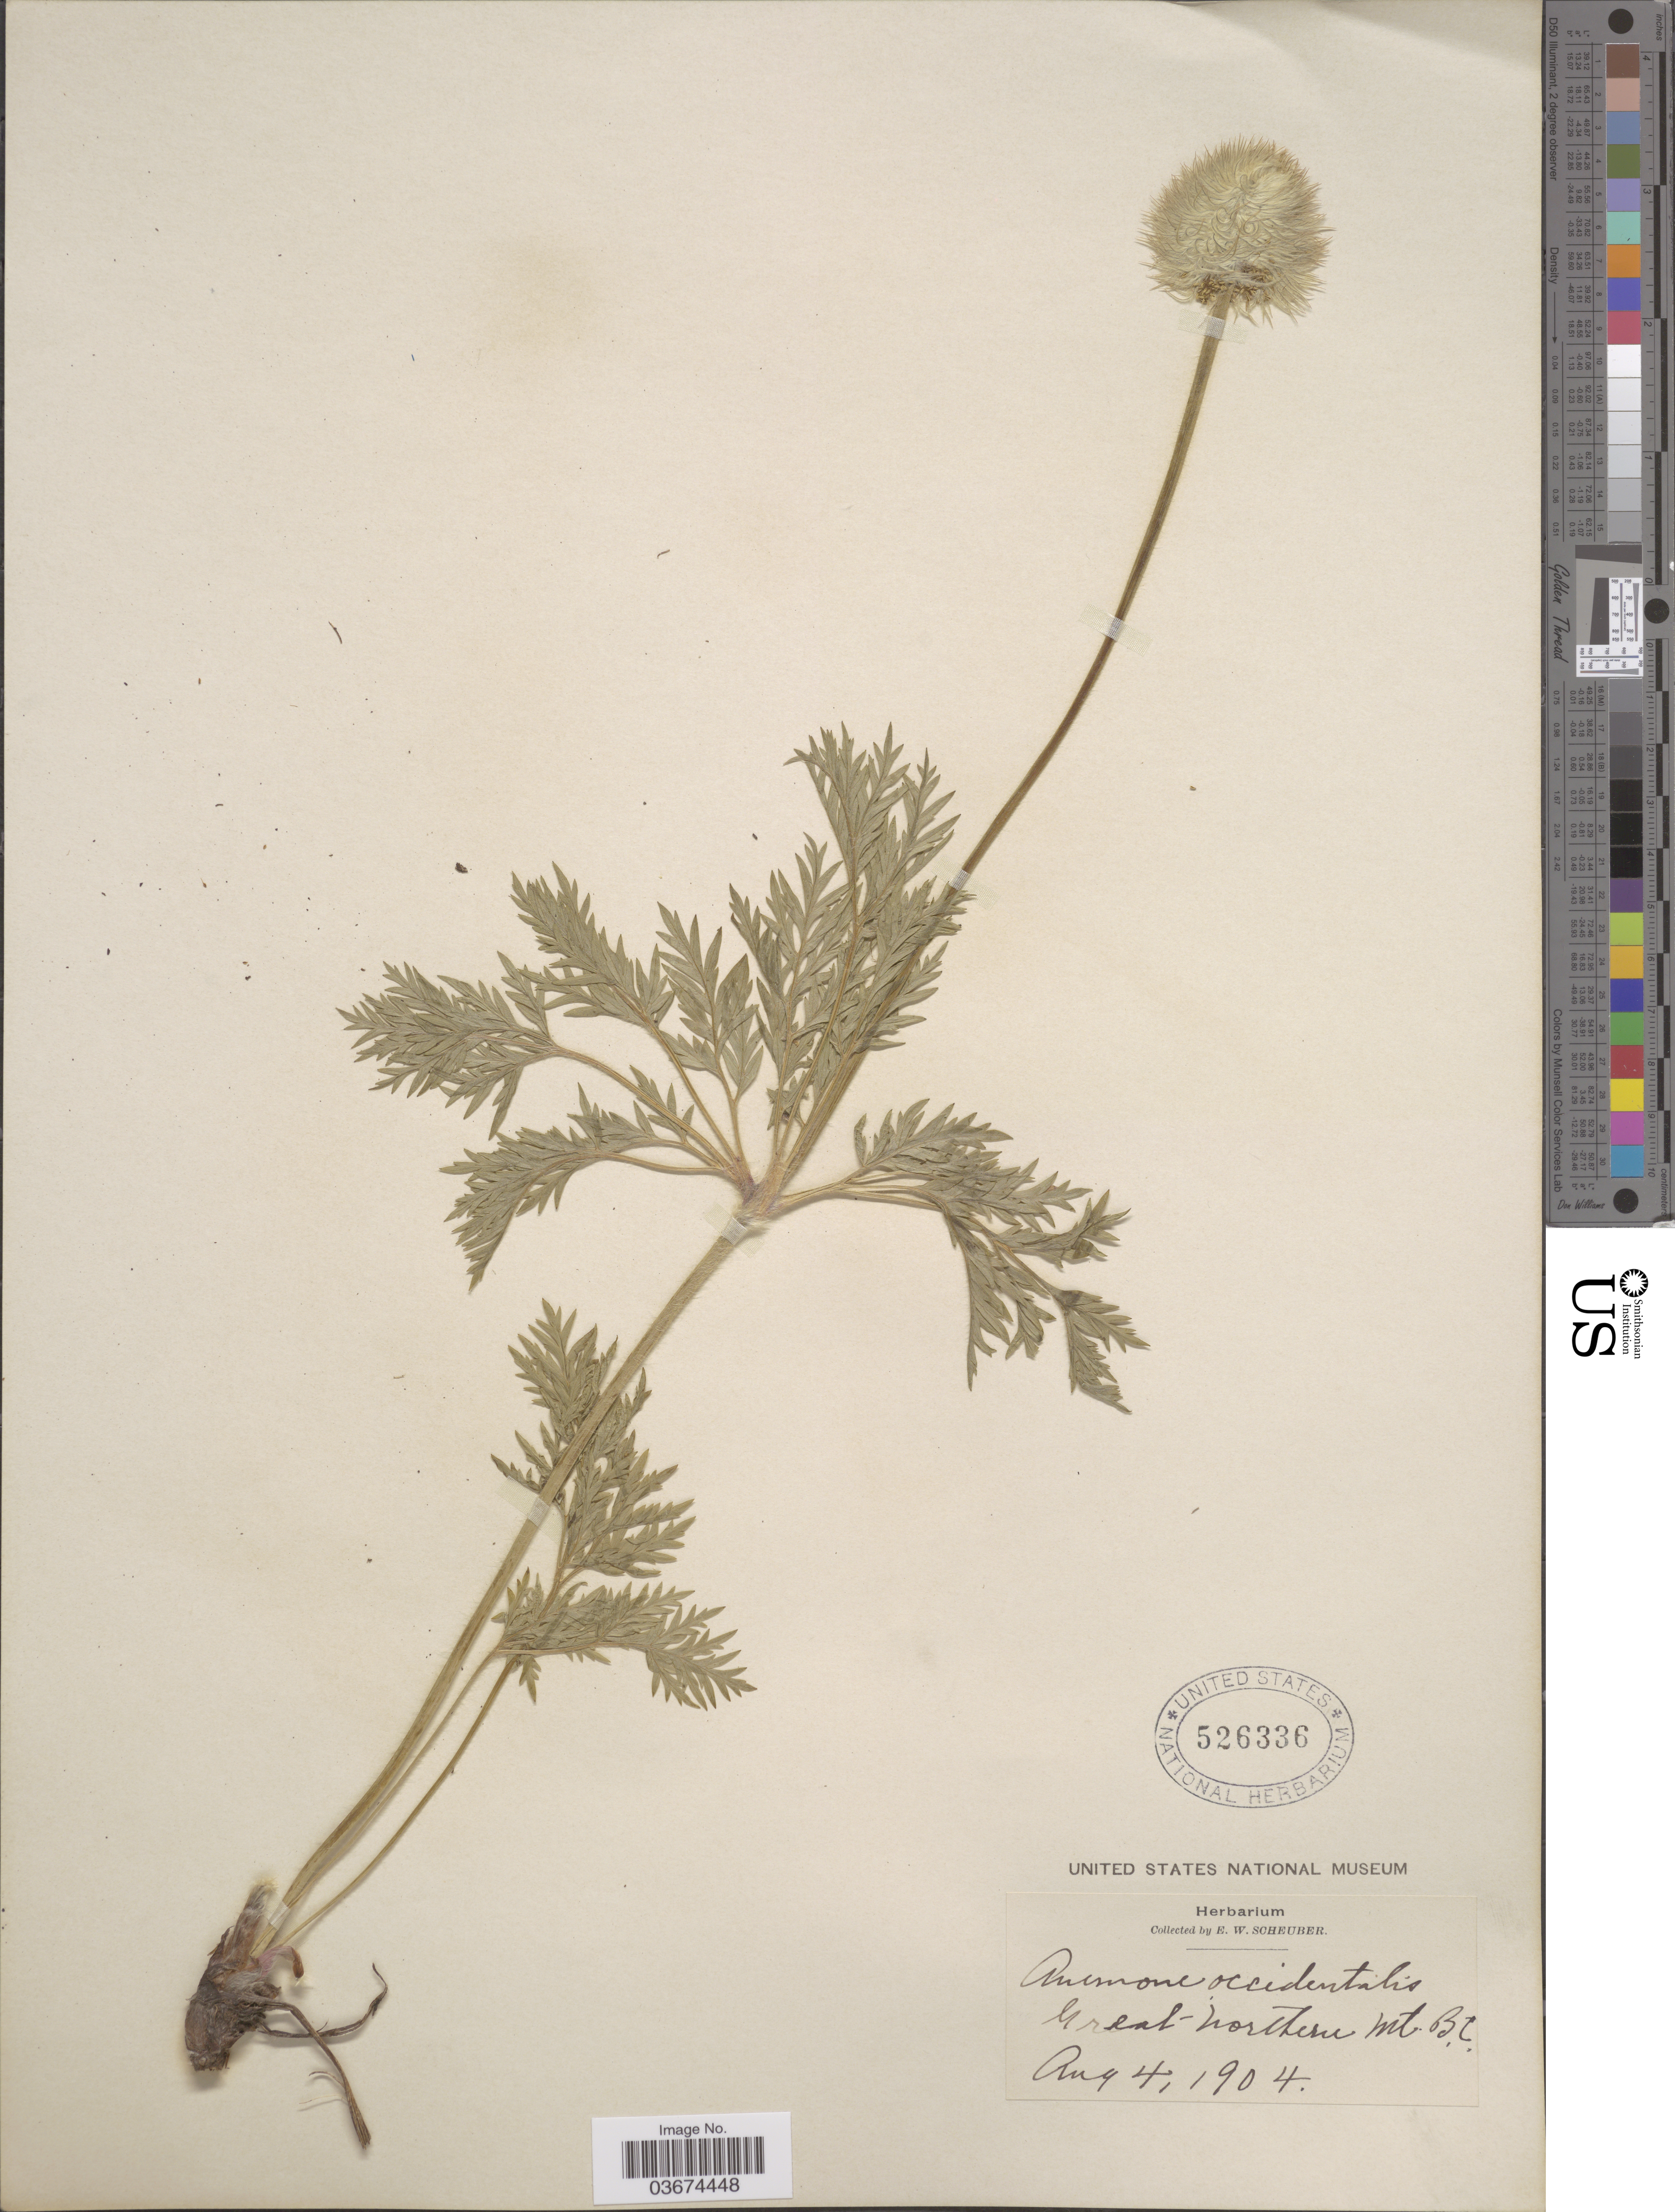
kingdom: Plantae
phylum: Tracheophyta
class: Magnoliopsida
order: Ranunculales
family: Ranunculaceae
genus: Pulsatilla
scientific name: Pulsatilla occidentalis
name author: (S. Watson) Freyn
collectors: E. Scheuber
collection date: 1904-08-04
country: Canada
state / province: British Columbia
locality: Great Northern Mt.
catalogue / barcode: US 526336